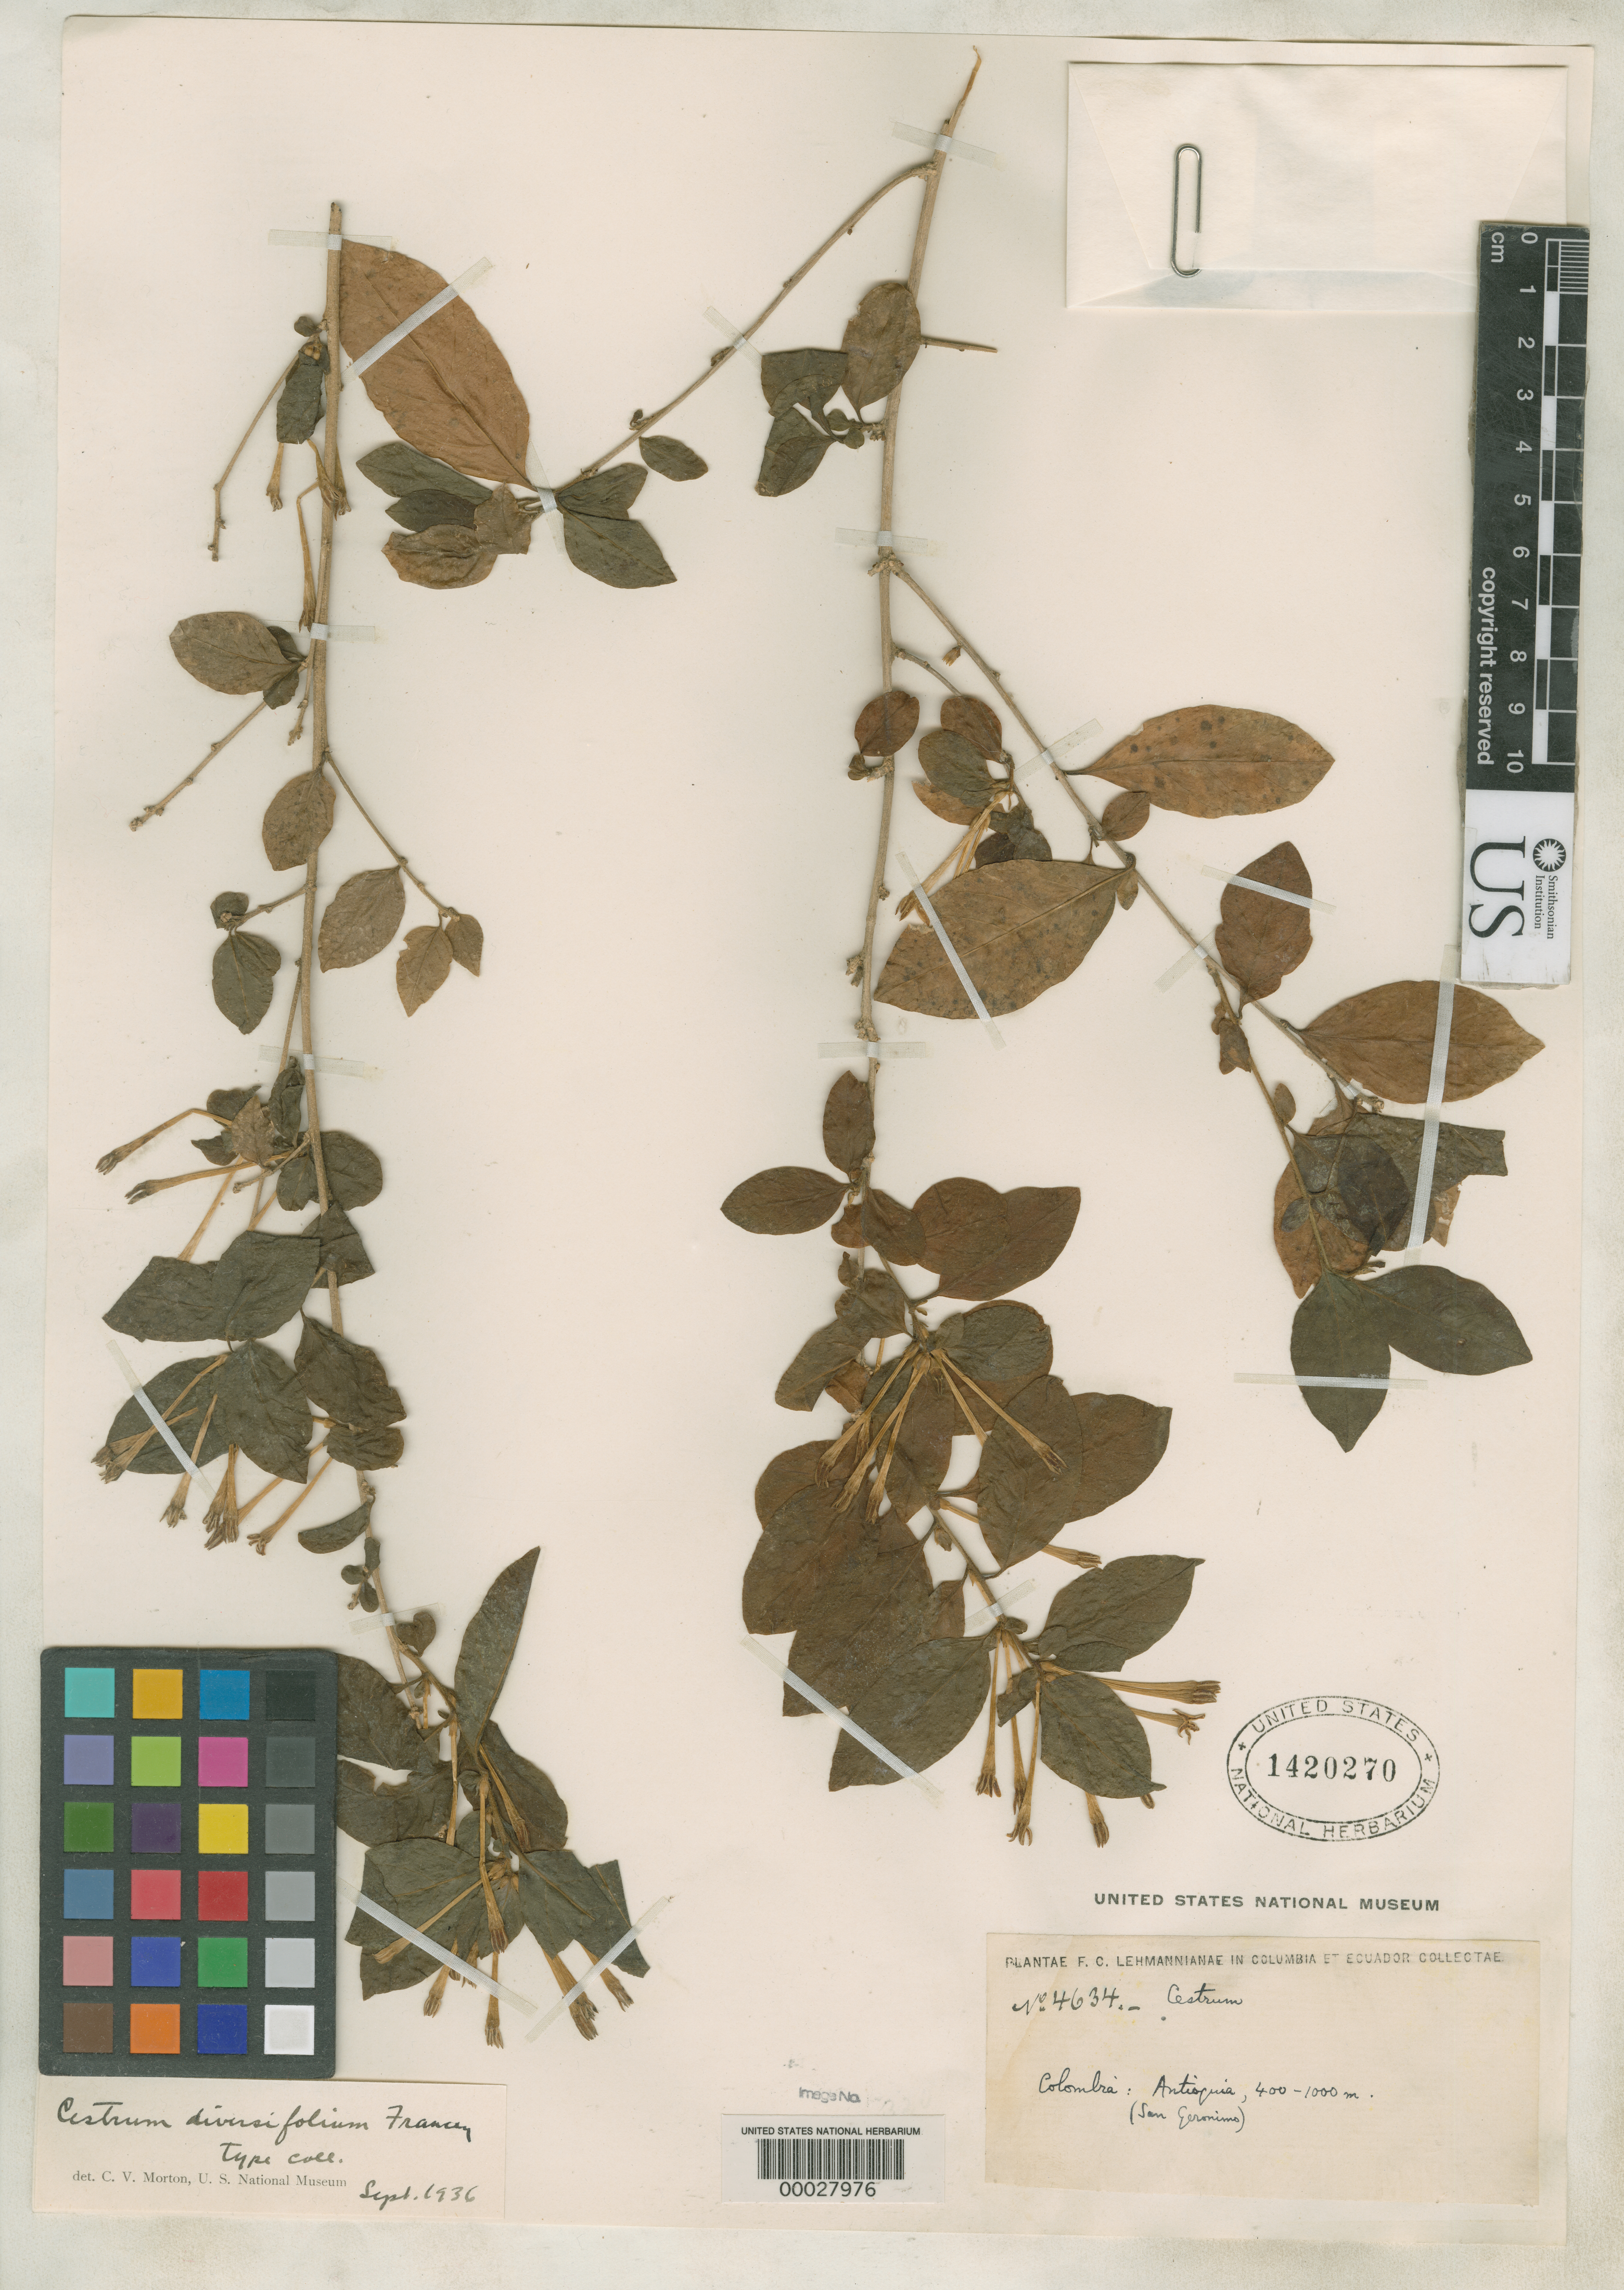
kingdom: Plantae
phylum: Tracheophyta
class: Magnoliopsida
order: Solanales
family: Solanaceae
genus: Cestrum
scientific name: Cestrum diversifolium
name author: Francey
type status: Isosyntype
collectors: F. C. Lehmann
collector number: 4634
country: Colombia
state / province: Antioquia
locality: San Jeronimo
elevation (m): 400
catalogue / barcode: US 1420270